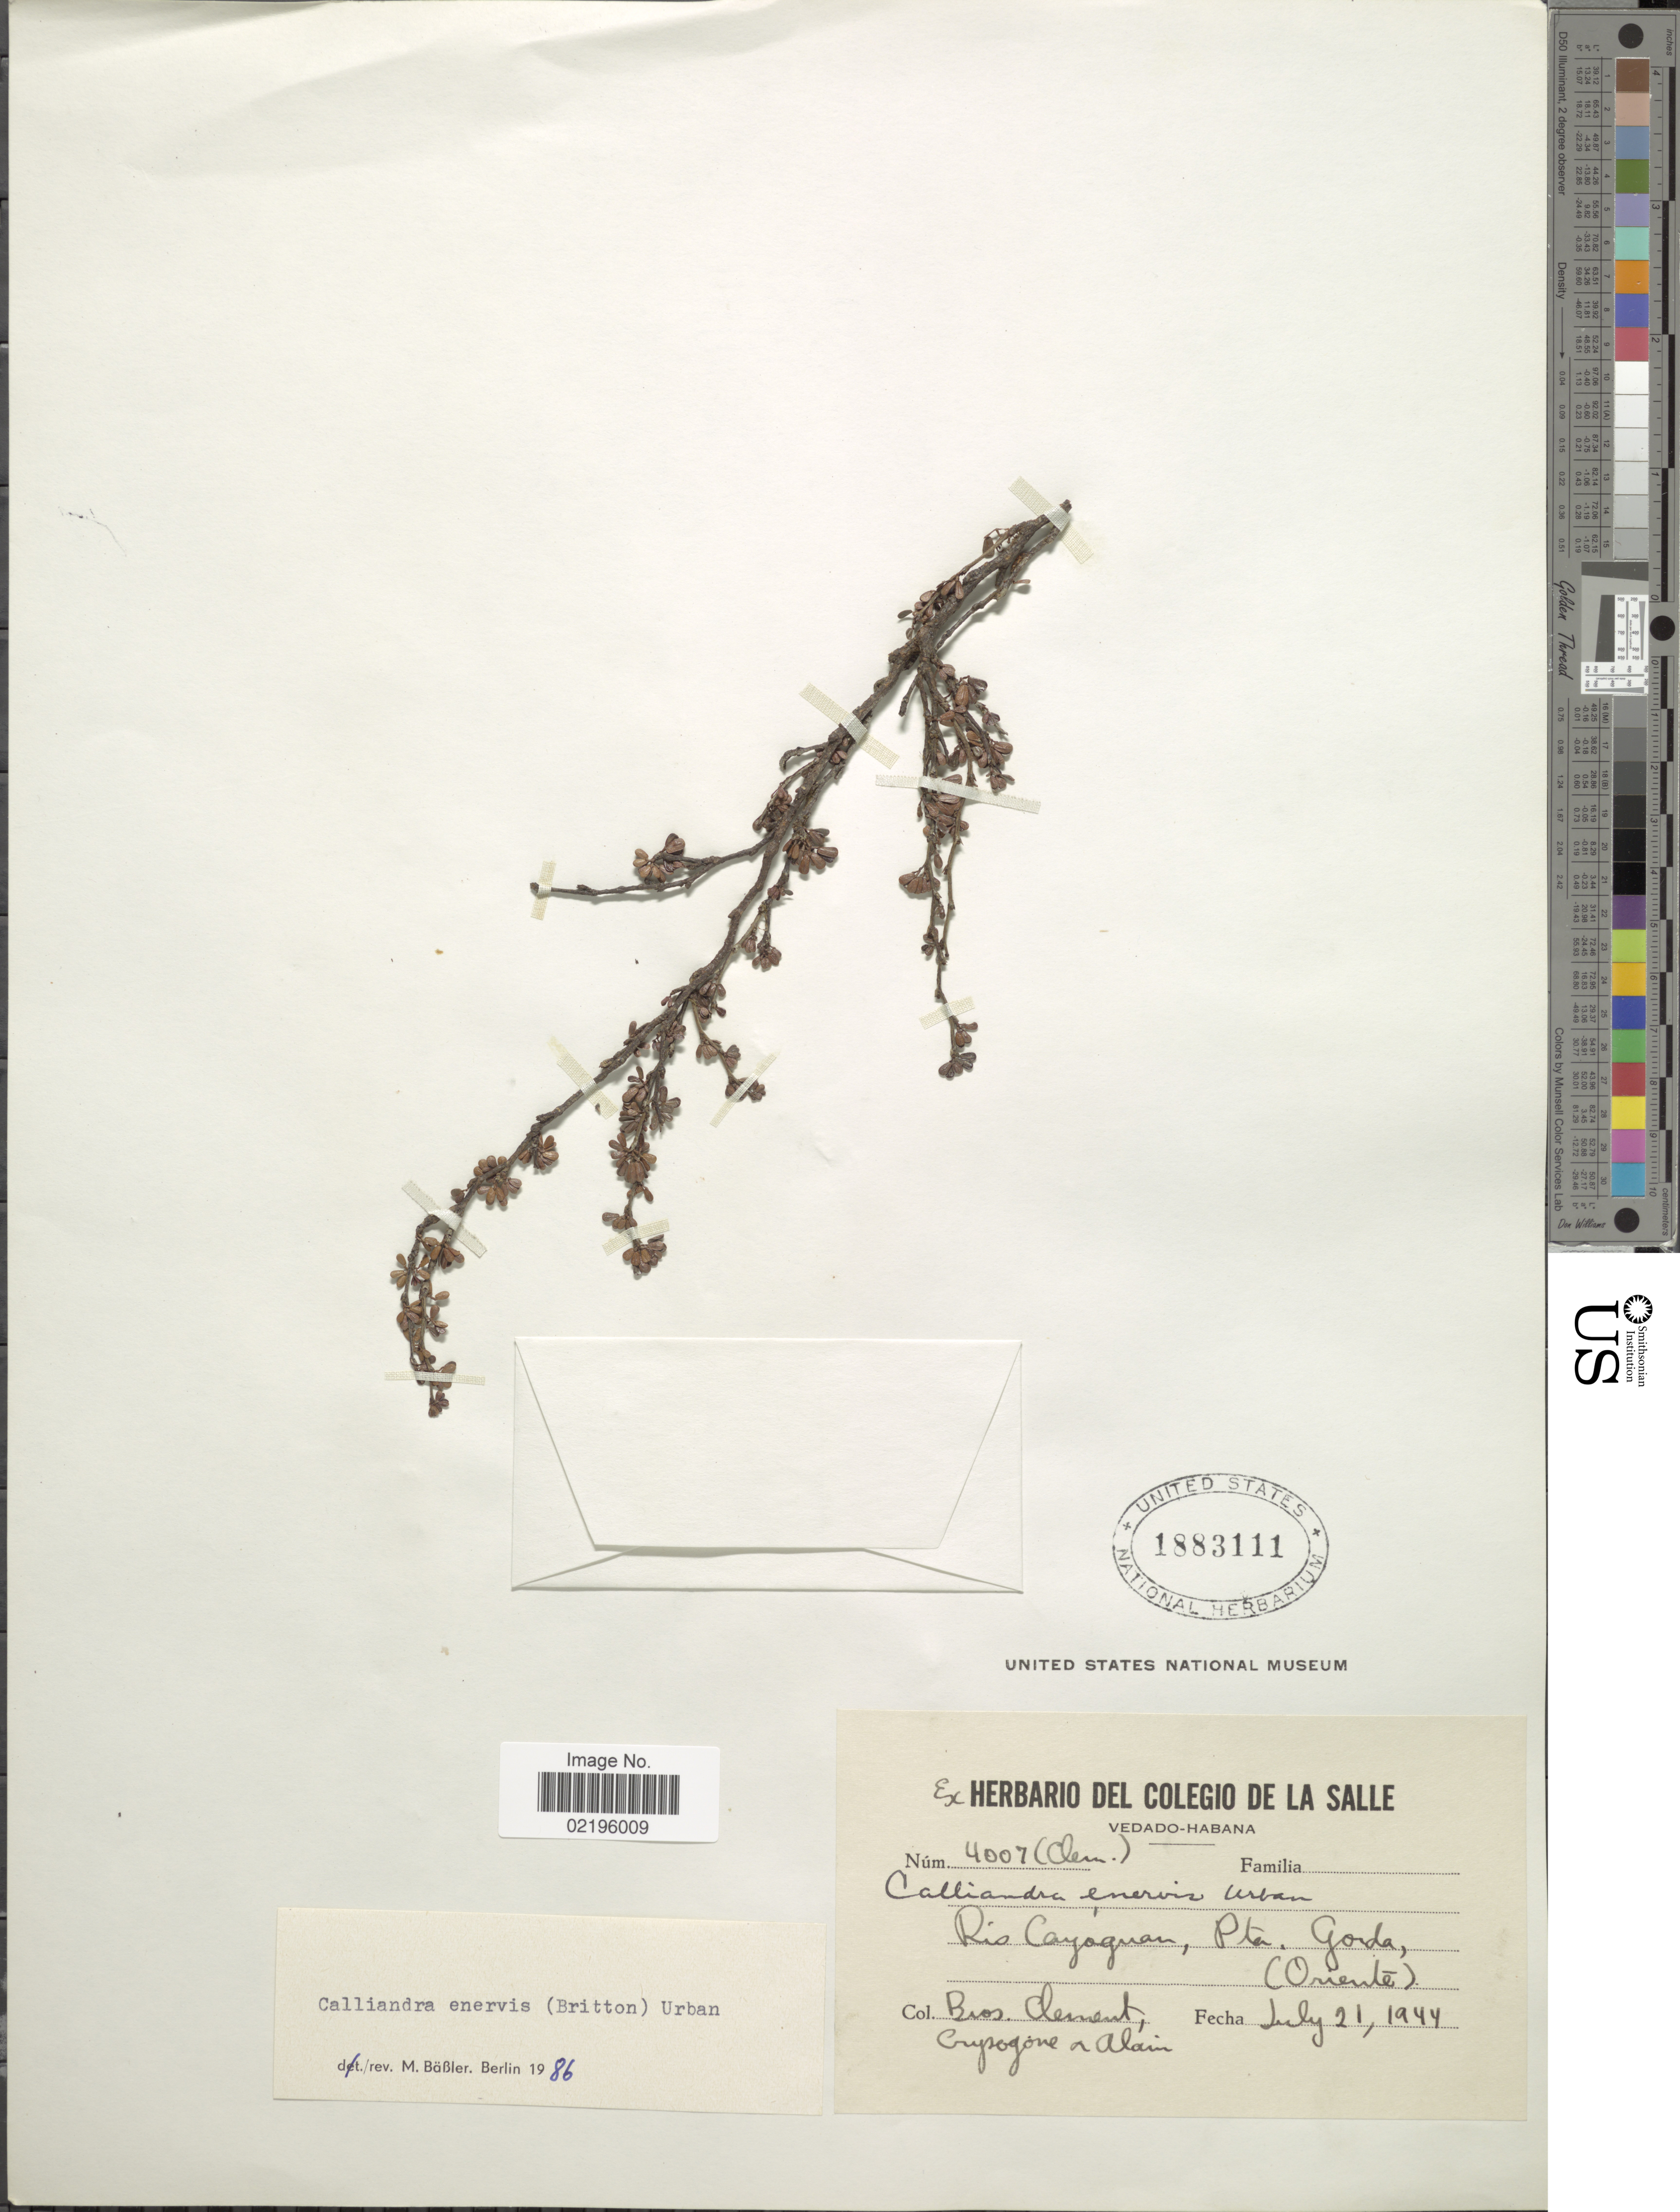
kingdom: Plantae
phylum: Tracheophyta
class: Magnoliopsida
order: Fabales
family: Fabaceae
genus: Calliandra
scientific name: Calliandra enervis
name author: (Britton) Urb.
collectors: B. Clement, Crysogone & Alain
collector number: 4007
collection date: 1944-07-21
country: Cuba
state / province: Oriente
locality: Vedado- Habana. Rio Cayoguan, Pta. Gorda (Oriente)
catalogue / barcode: US 1883111